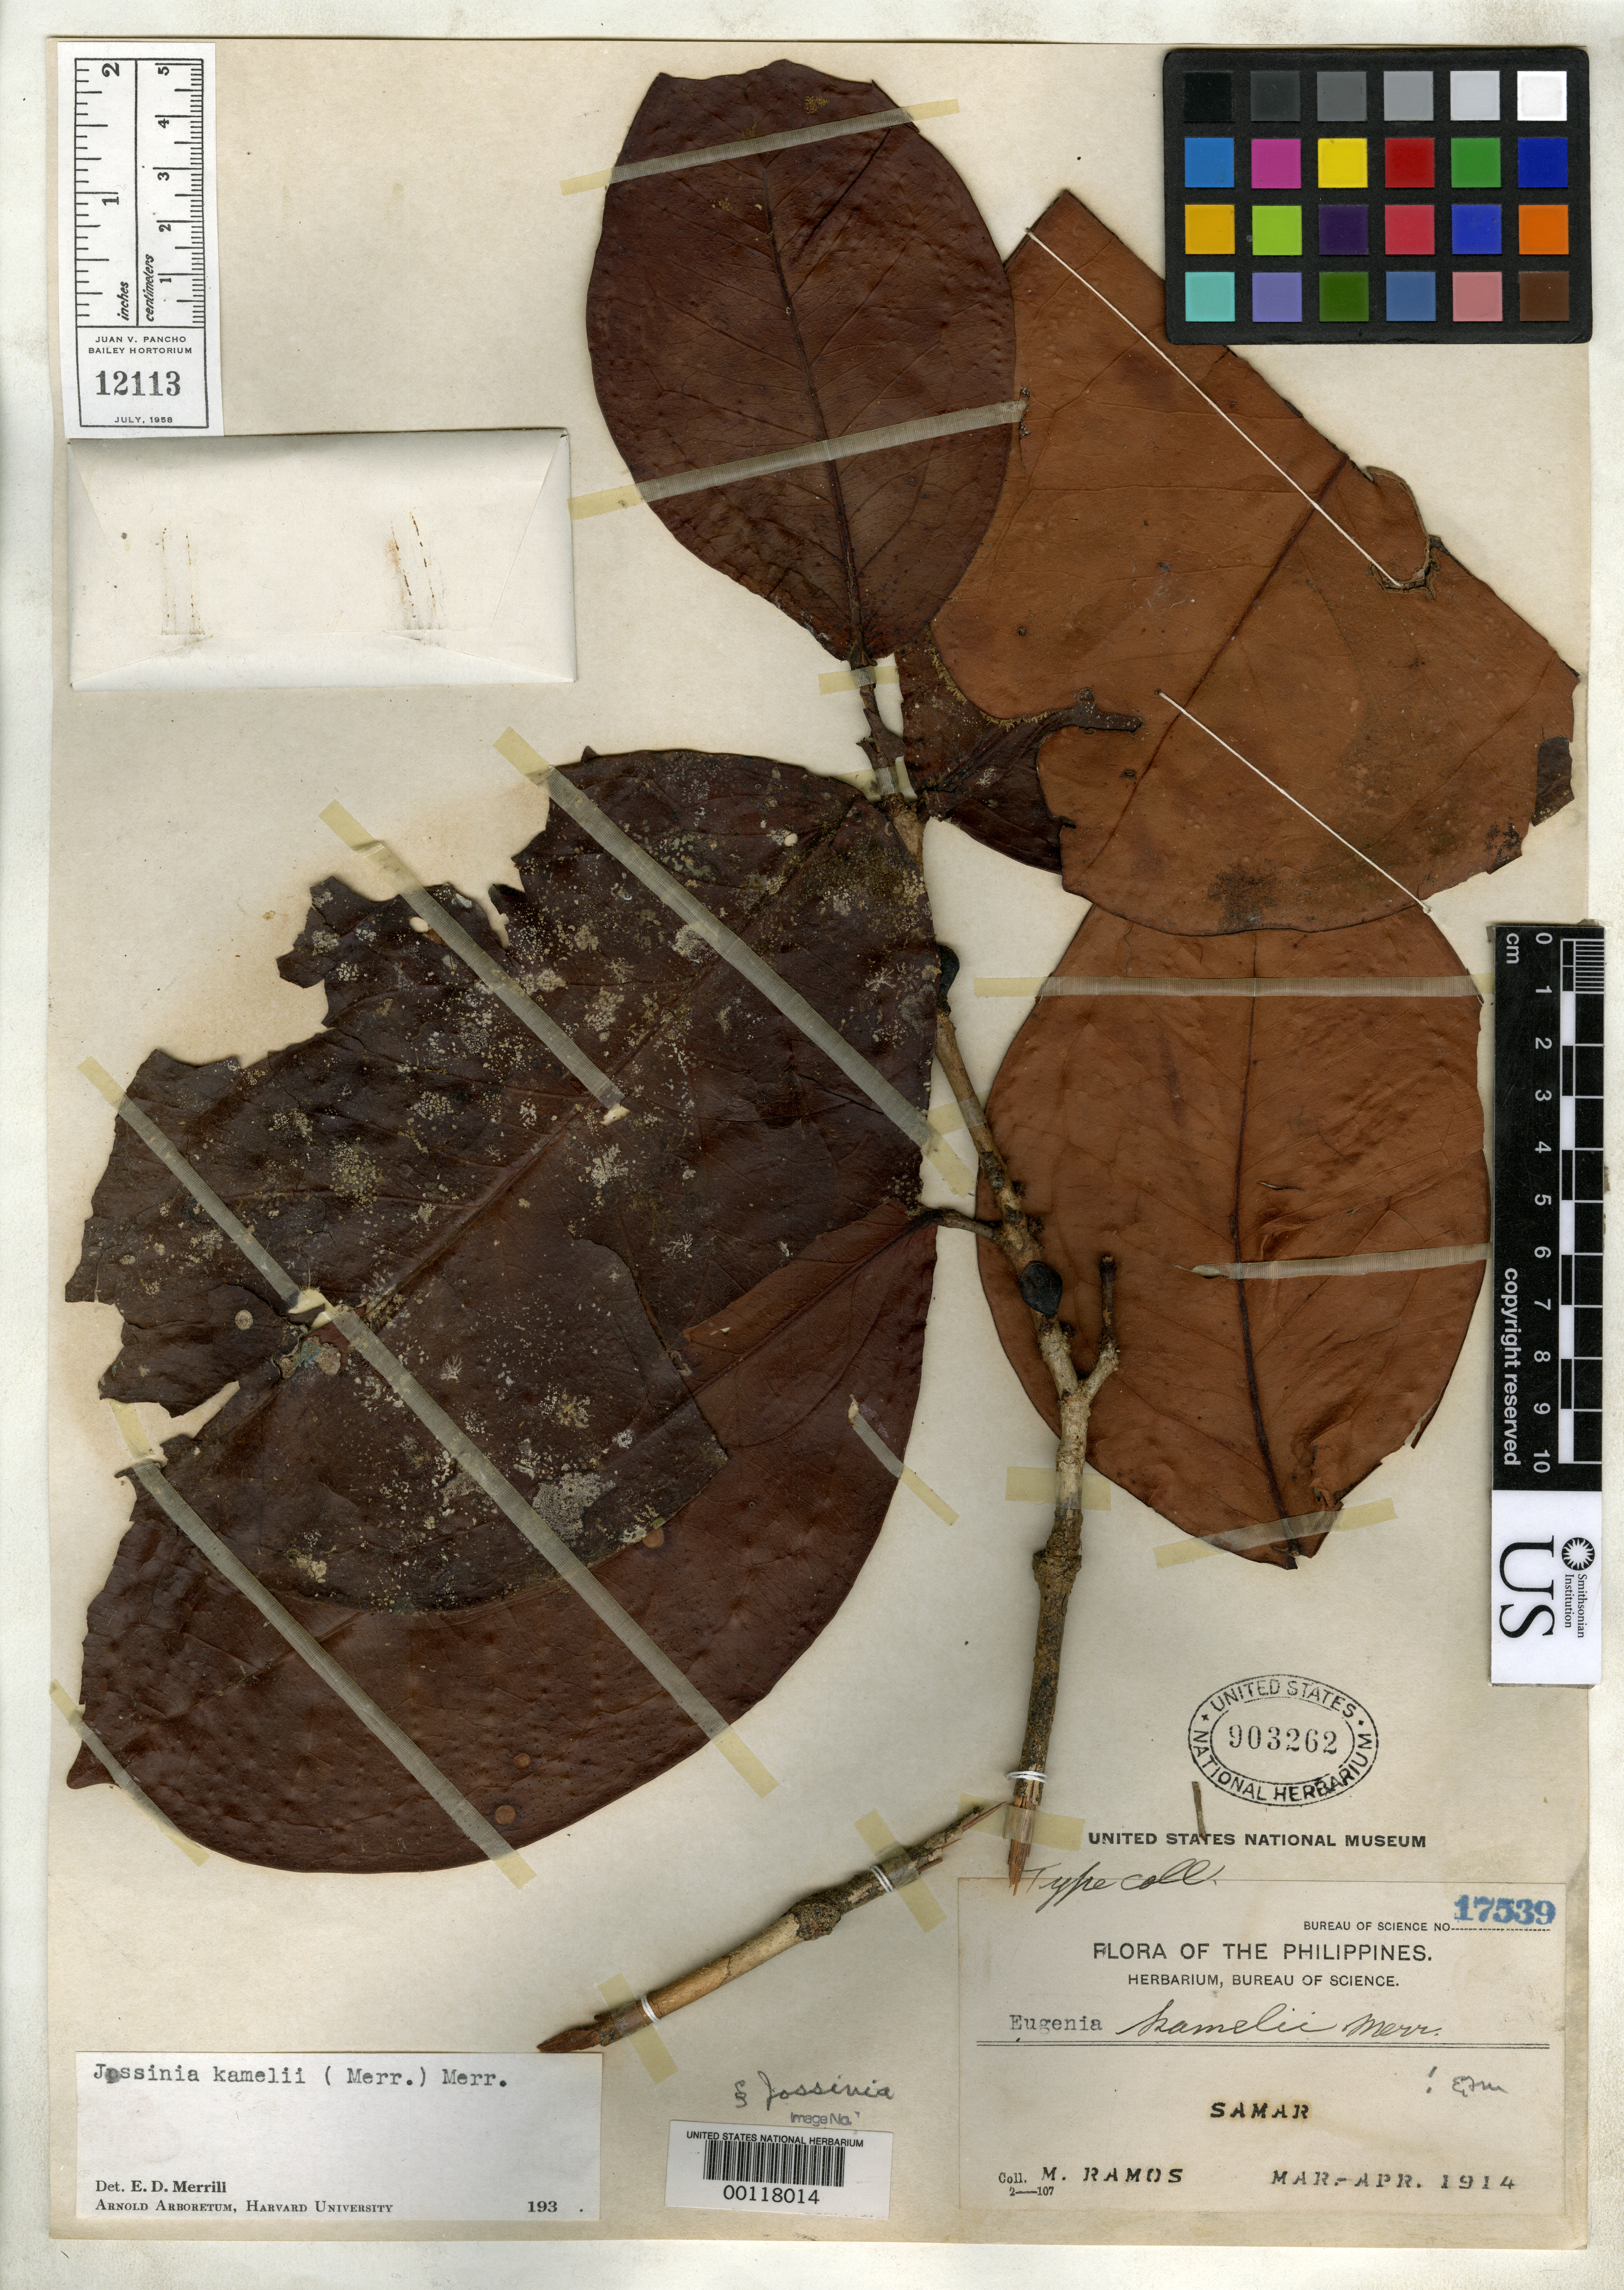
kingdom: Plantae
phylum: Tracheophyta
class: Magnoliopsida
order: Myrtales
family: Myrtaceae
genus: Eugenia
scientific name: Eugenia kamelii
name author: Merr.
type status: Isotype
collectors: M. Ramos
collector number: Bur. Sci. 17539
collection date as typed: Mar 1914 to -- Apr 1914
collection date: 1914-03/1914-04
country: Philippines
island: Samar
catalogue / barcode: US 903262